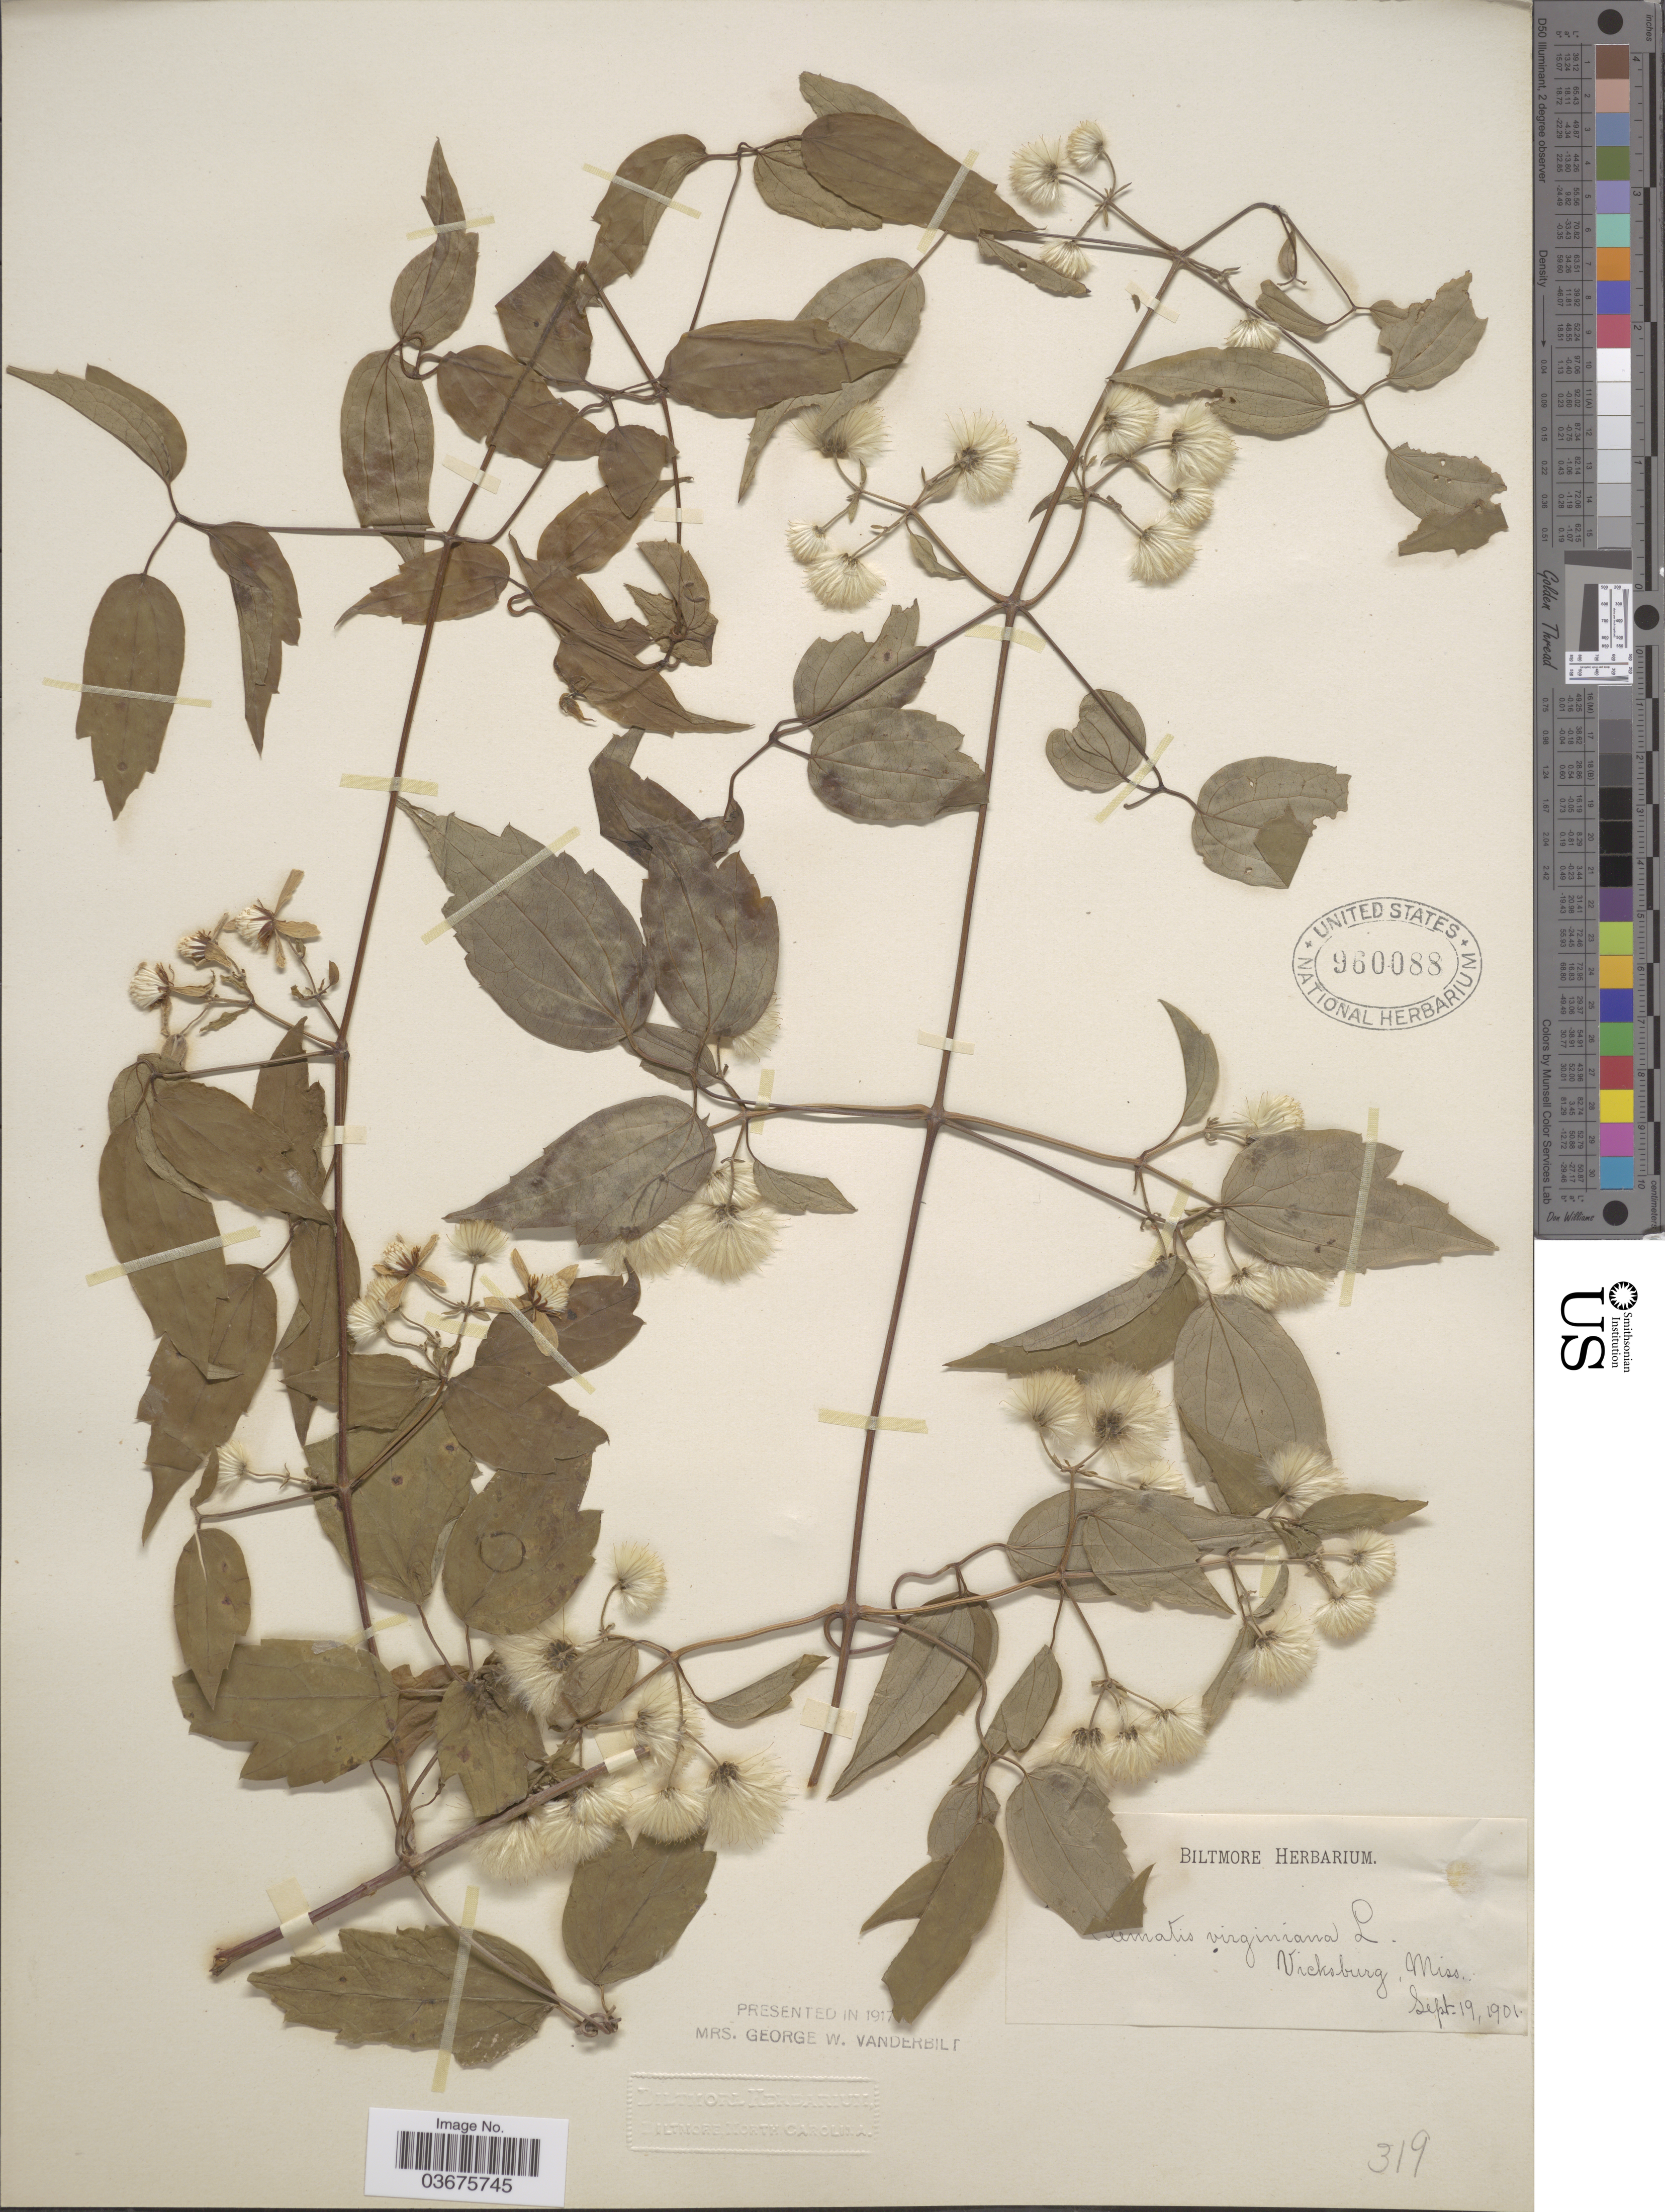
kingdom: Plantae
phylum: Tracheophyta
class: Magnoliopsida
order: Ranunculales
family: Ranunculaceae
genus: Clematis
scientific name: Clematis virginiana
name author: L.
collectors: ex herb. Biltmore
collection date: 1901-09-19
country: United States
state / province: Mississippi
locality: Vicksburg.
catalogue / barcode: US 960088